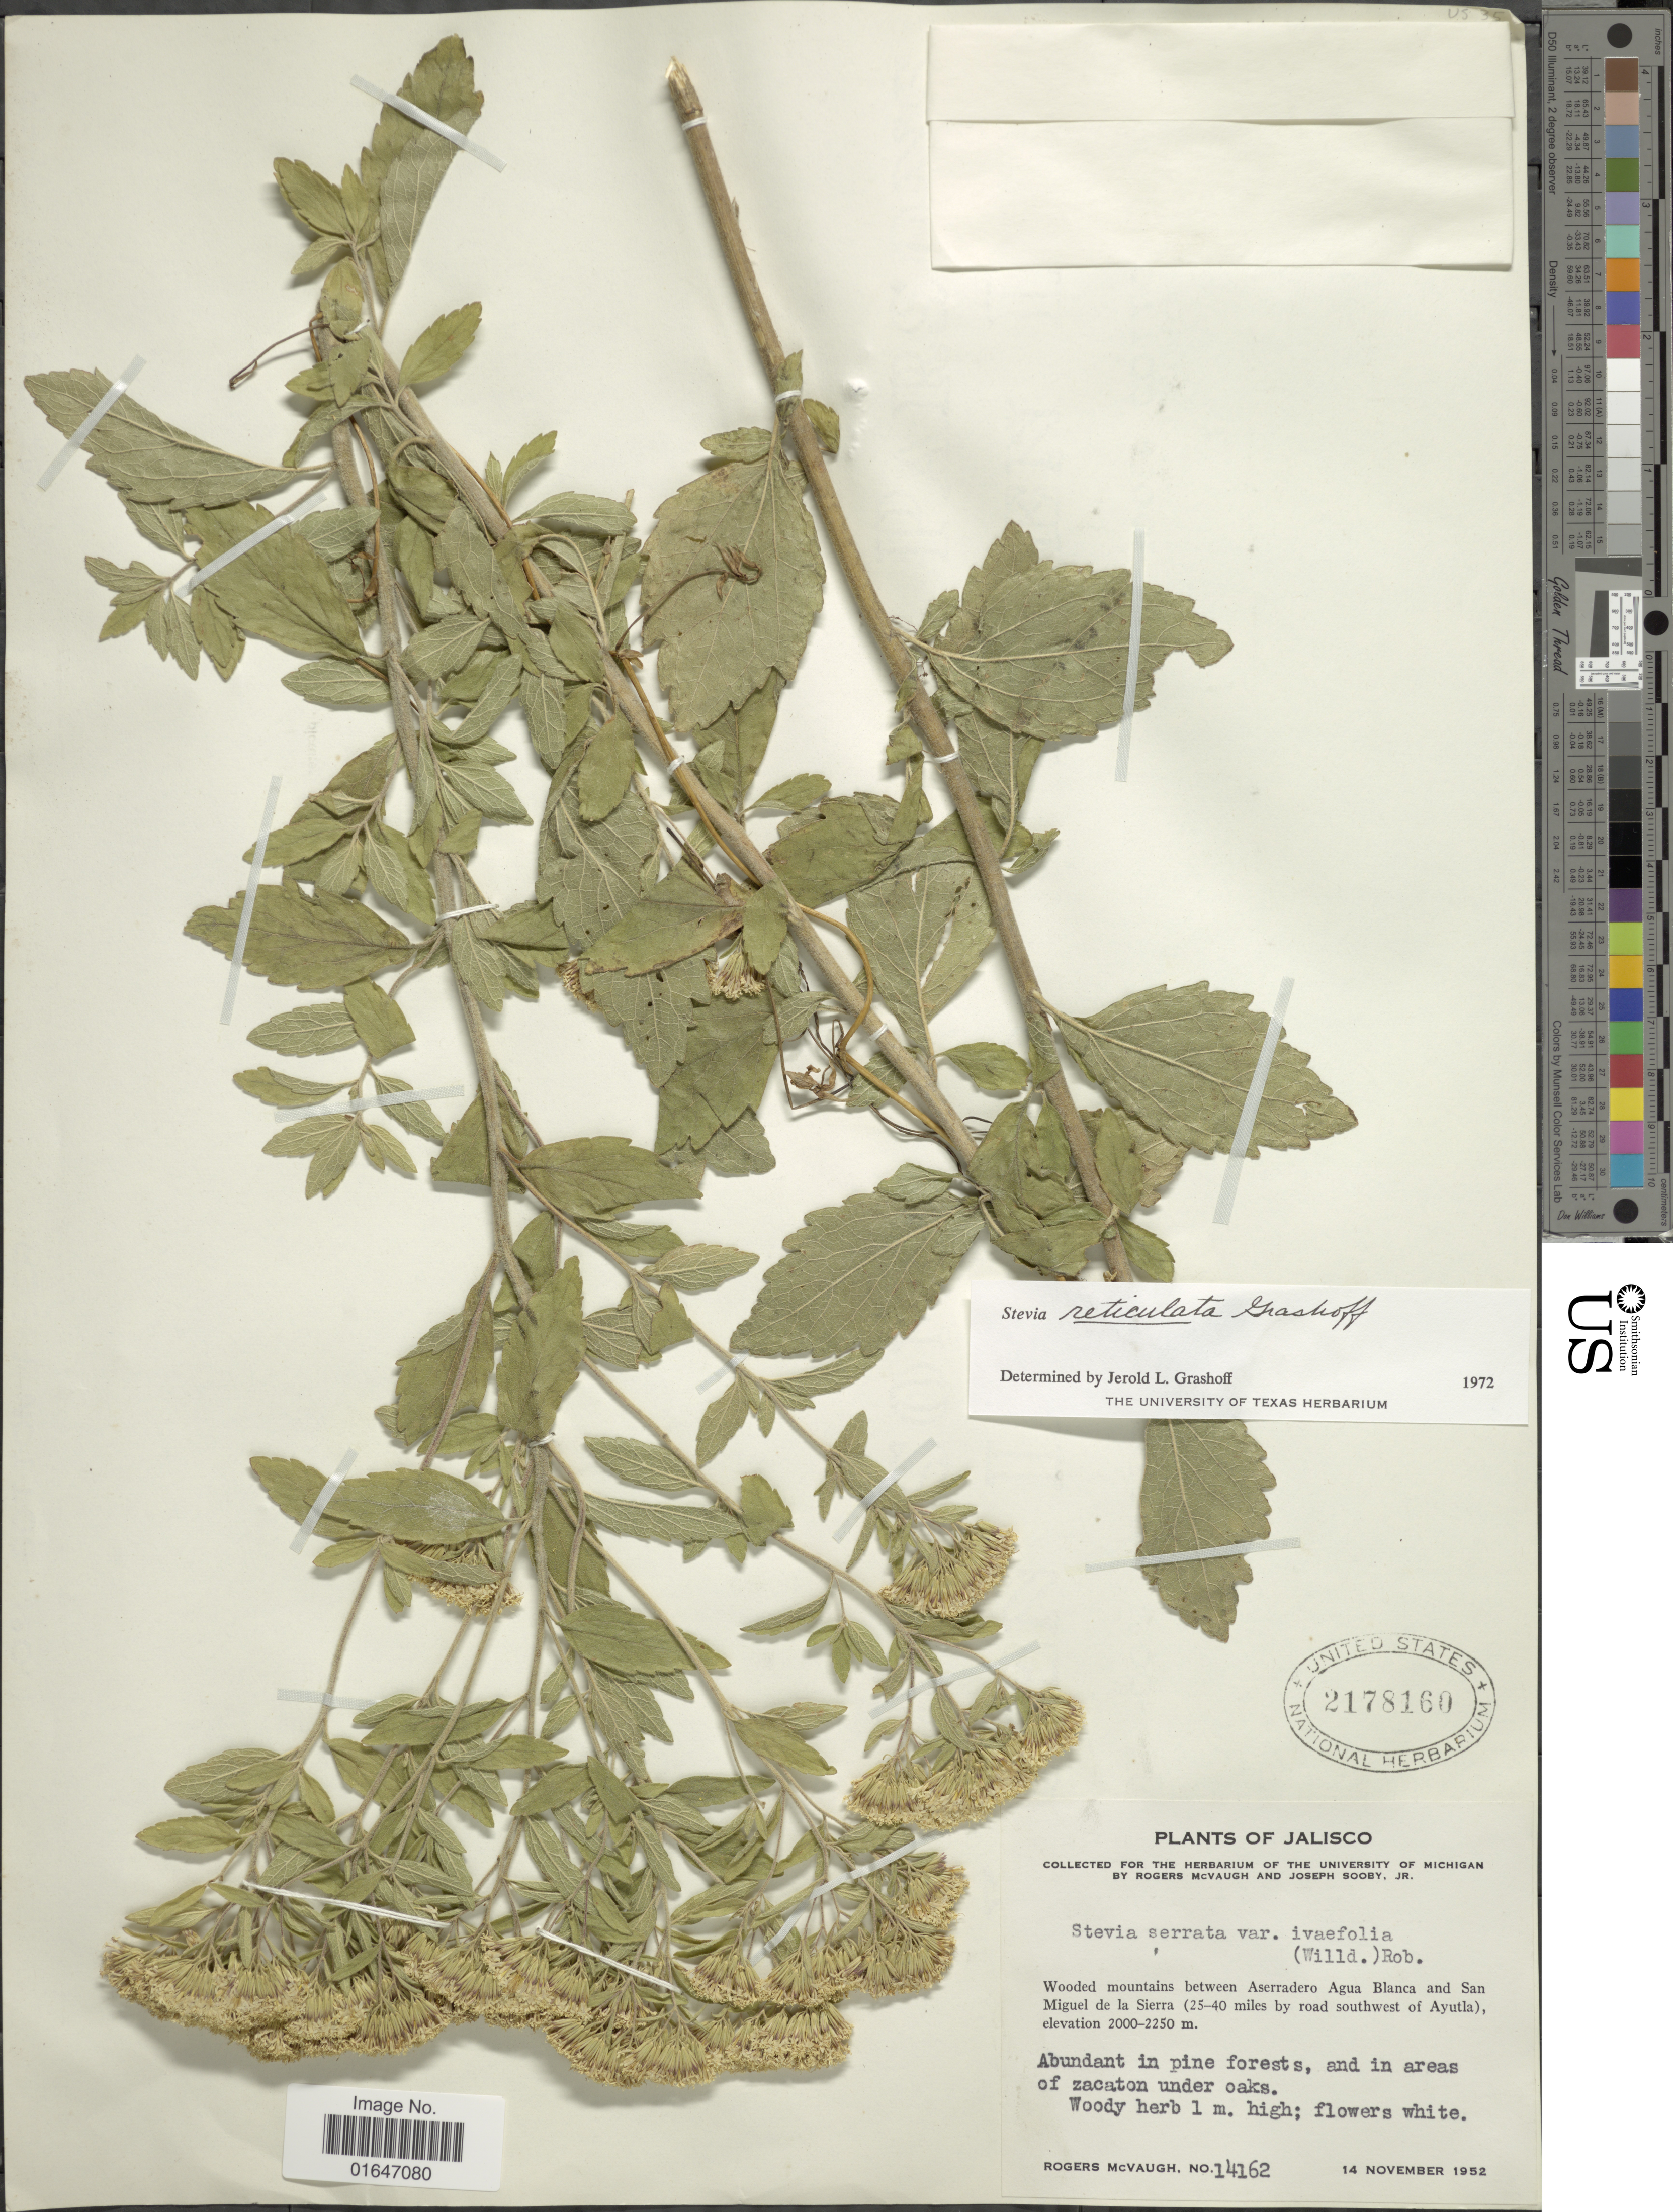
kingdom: Plantae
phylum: Tracheophyta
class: Magnoliopsida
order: Asterales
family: Asteraceae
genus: Stevia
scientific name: Stevia reticulata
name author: Grashoff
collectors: R. McVaugh & J. Sooby Jr.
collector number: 14162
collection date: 1952-11-14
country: Mexico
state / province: Jalisco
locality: Wooded mountains between Aserradero Agua Blanca and San Miguel de la Sierra (25-40 miles by road southwest of Ayutla).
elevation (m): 2000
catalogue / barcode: US 2178160